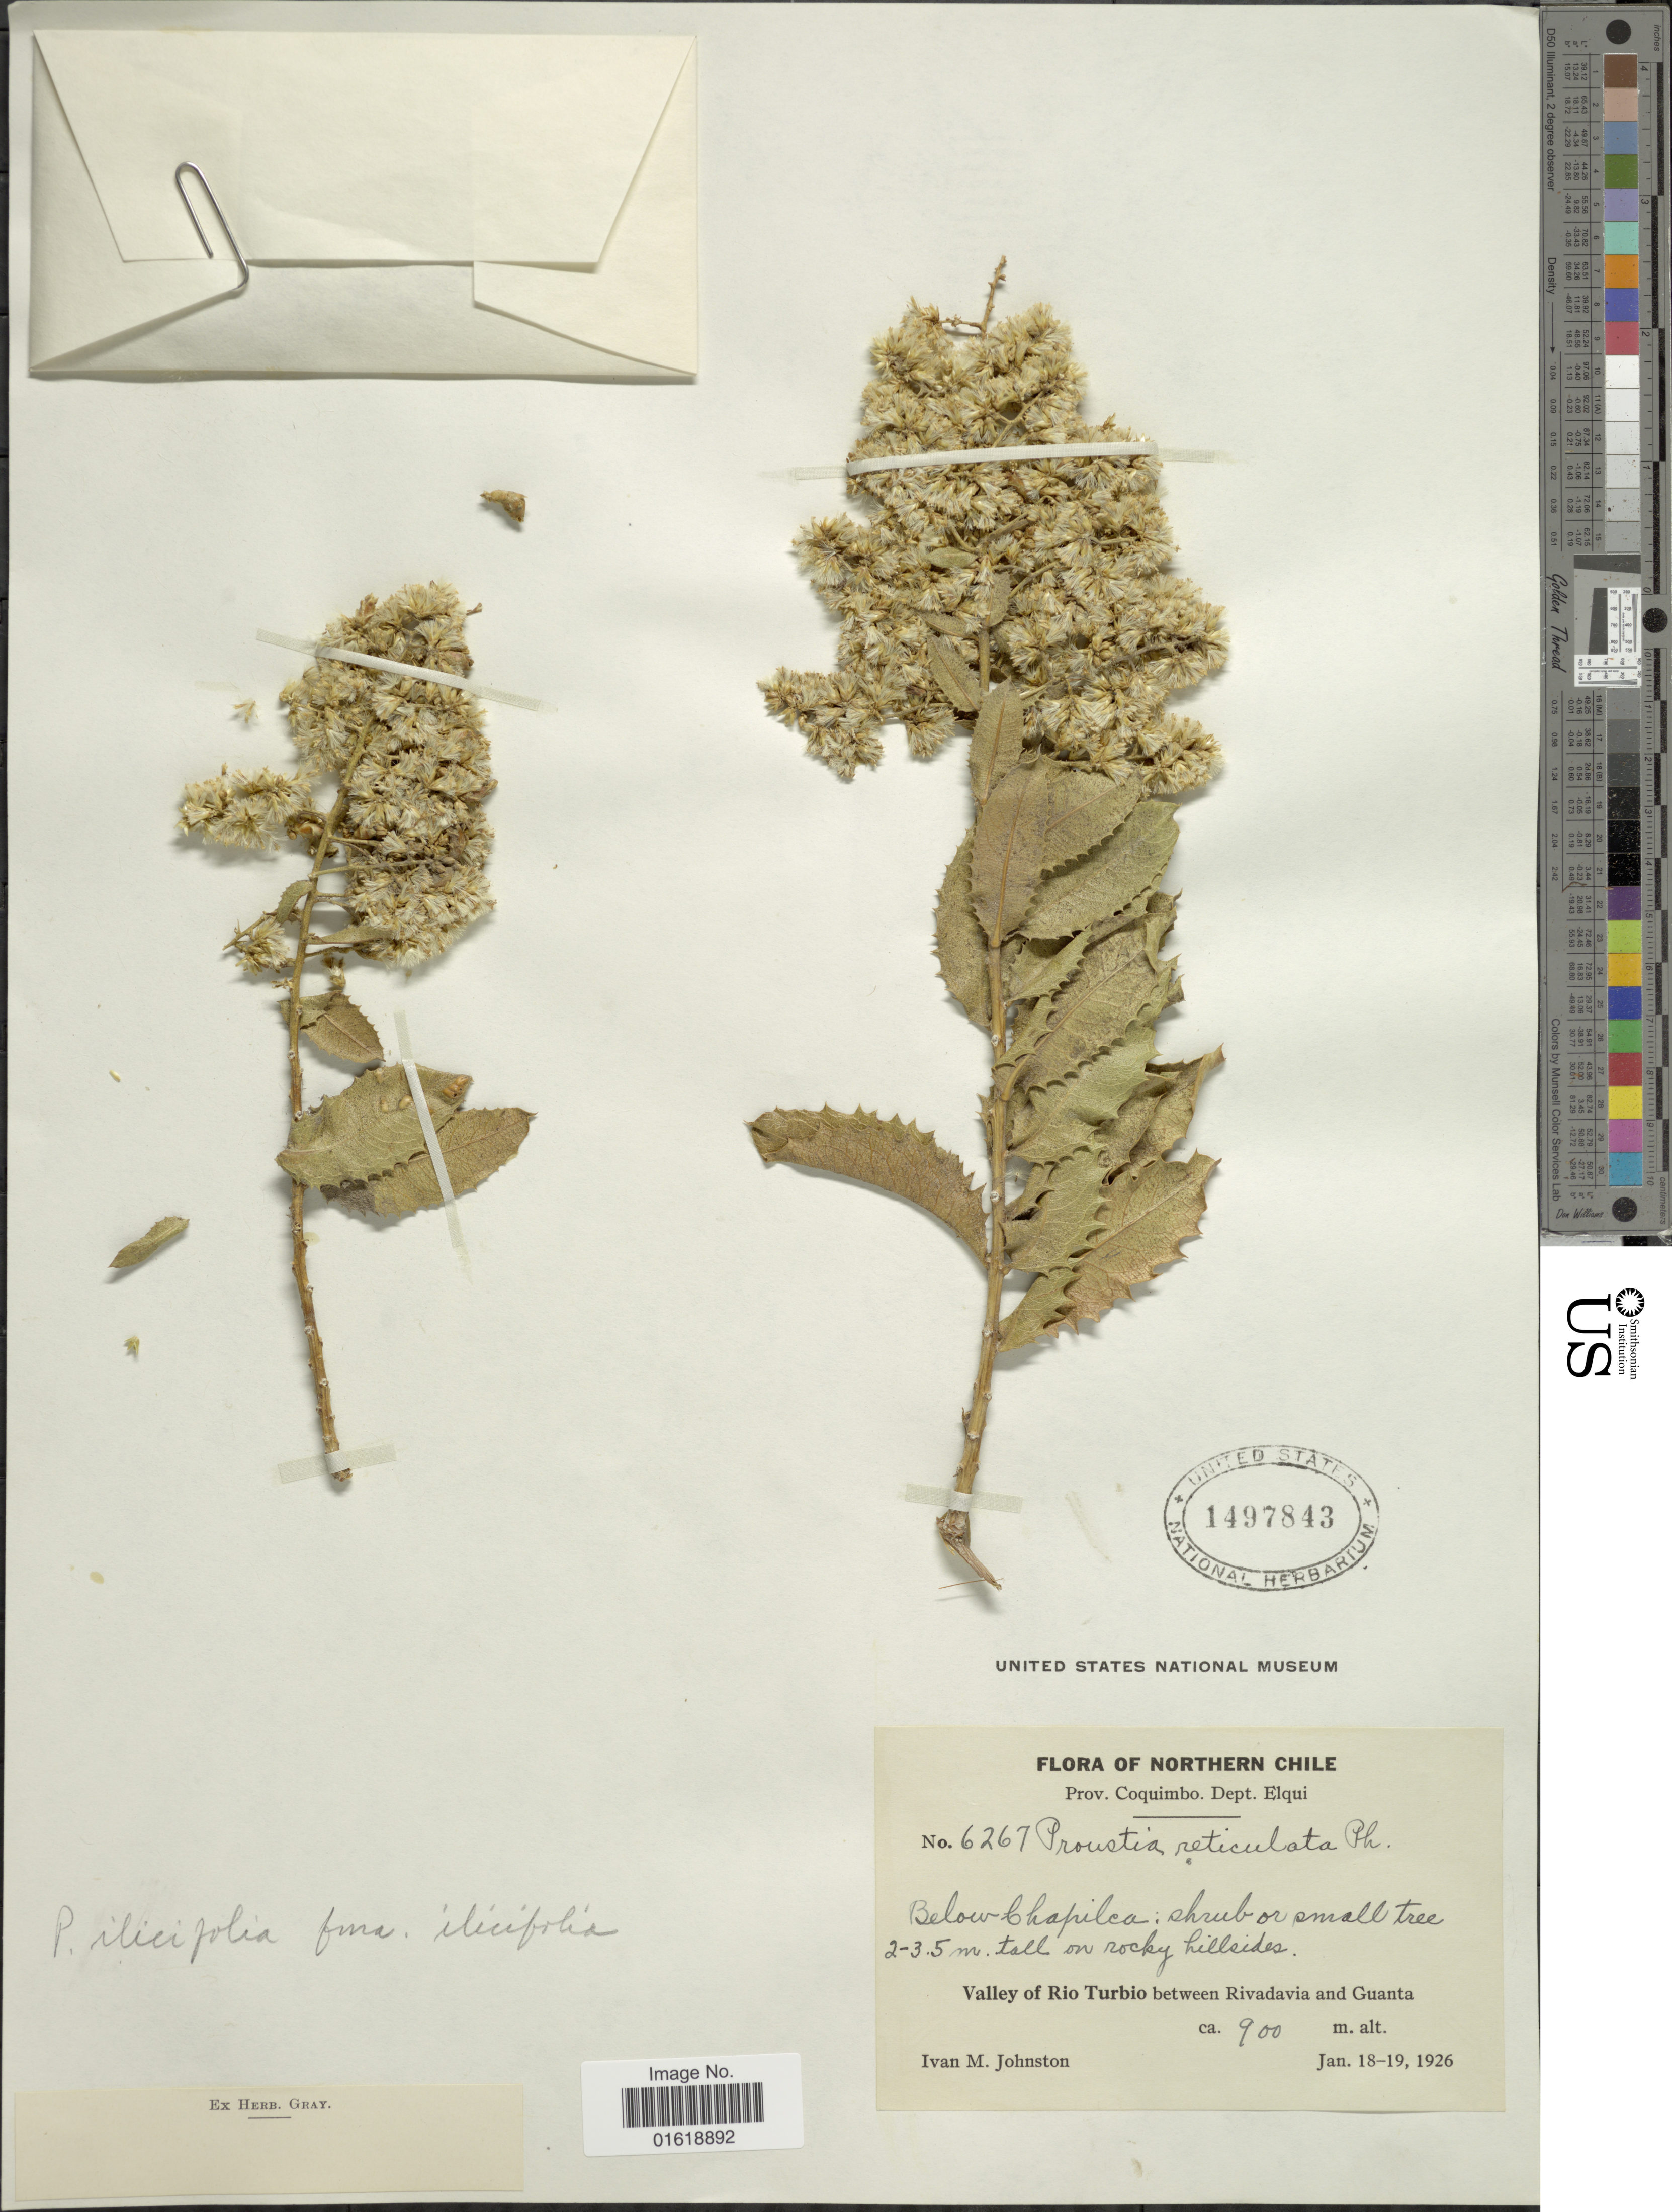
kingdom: Plantae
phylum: Tracheophyta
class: Magnoliopsida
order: Asterales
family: Asteraceae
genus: Proustia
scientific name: Proustia reticulata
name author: Phil.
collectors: I.M. Johnston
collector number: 6267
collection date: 1926-01-18/1926-01-19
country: Chile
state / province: Coquimbo (IV)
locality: Northern Chile. Prov. Coquimbo. Dept. Elqui. Below Chapilca. Valley of Rio Turbio between Rivadavia and Guanta.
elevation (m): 900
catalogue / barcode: US 1497843